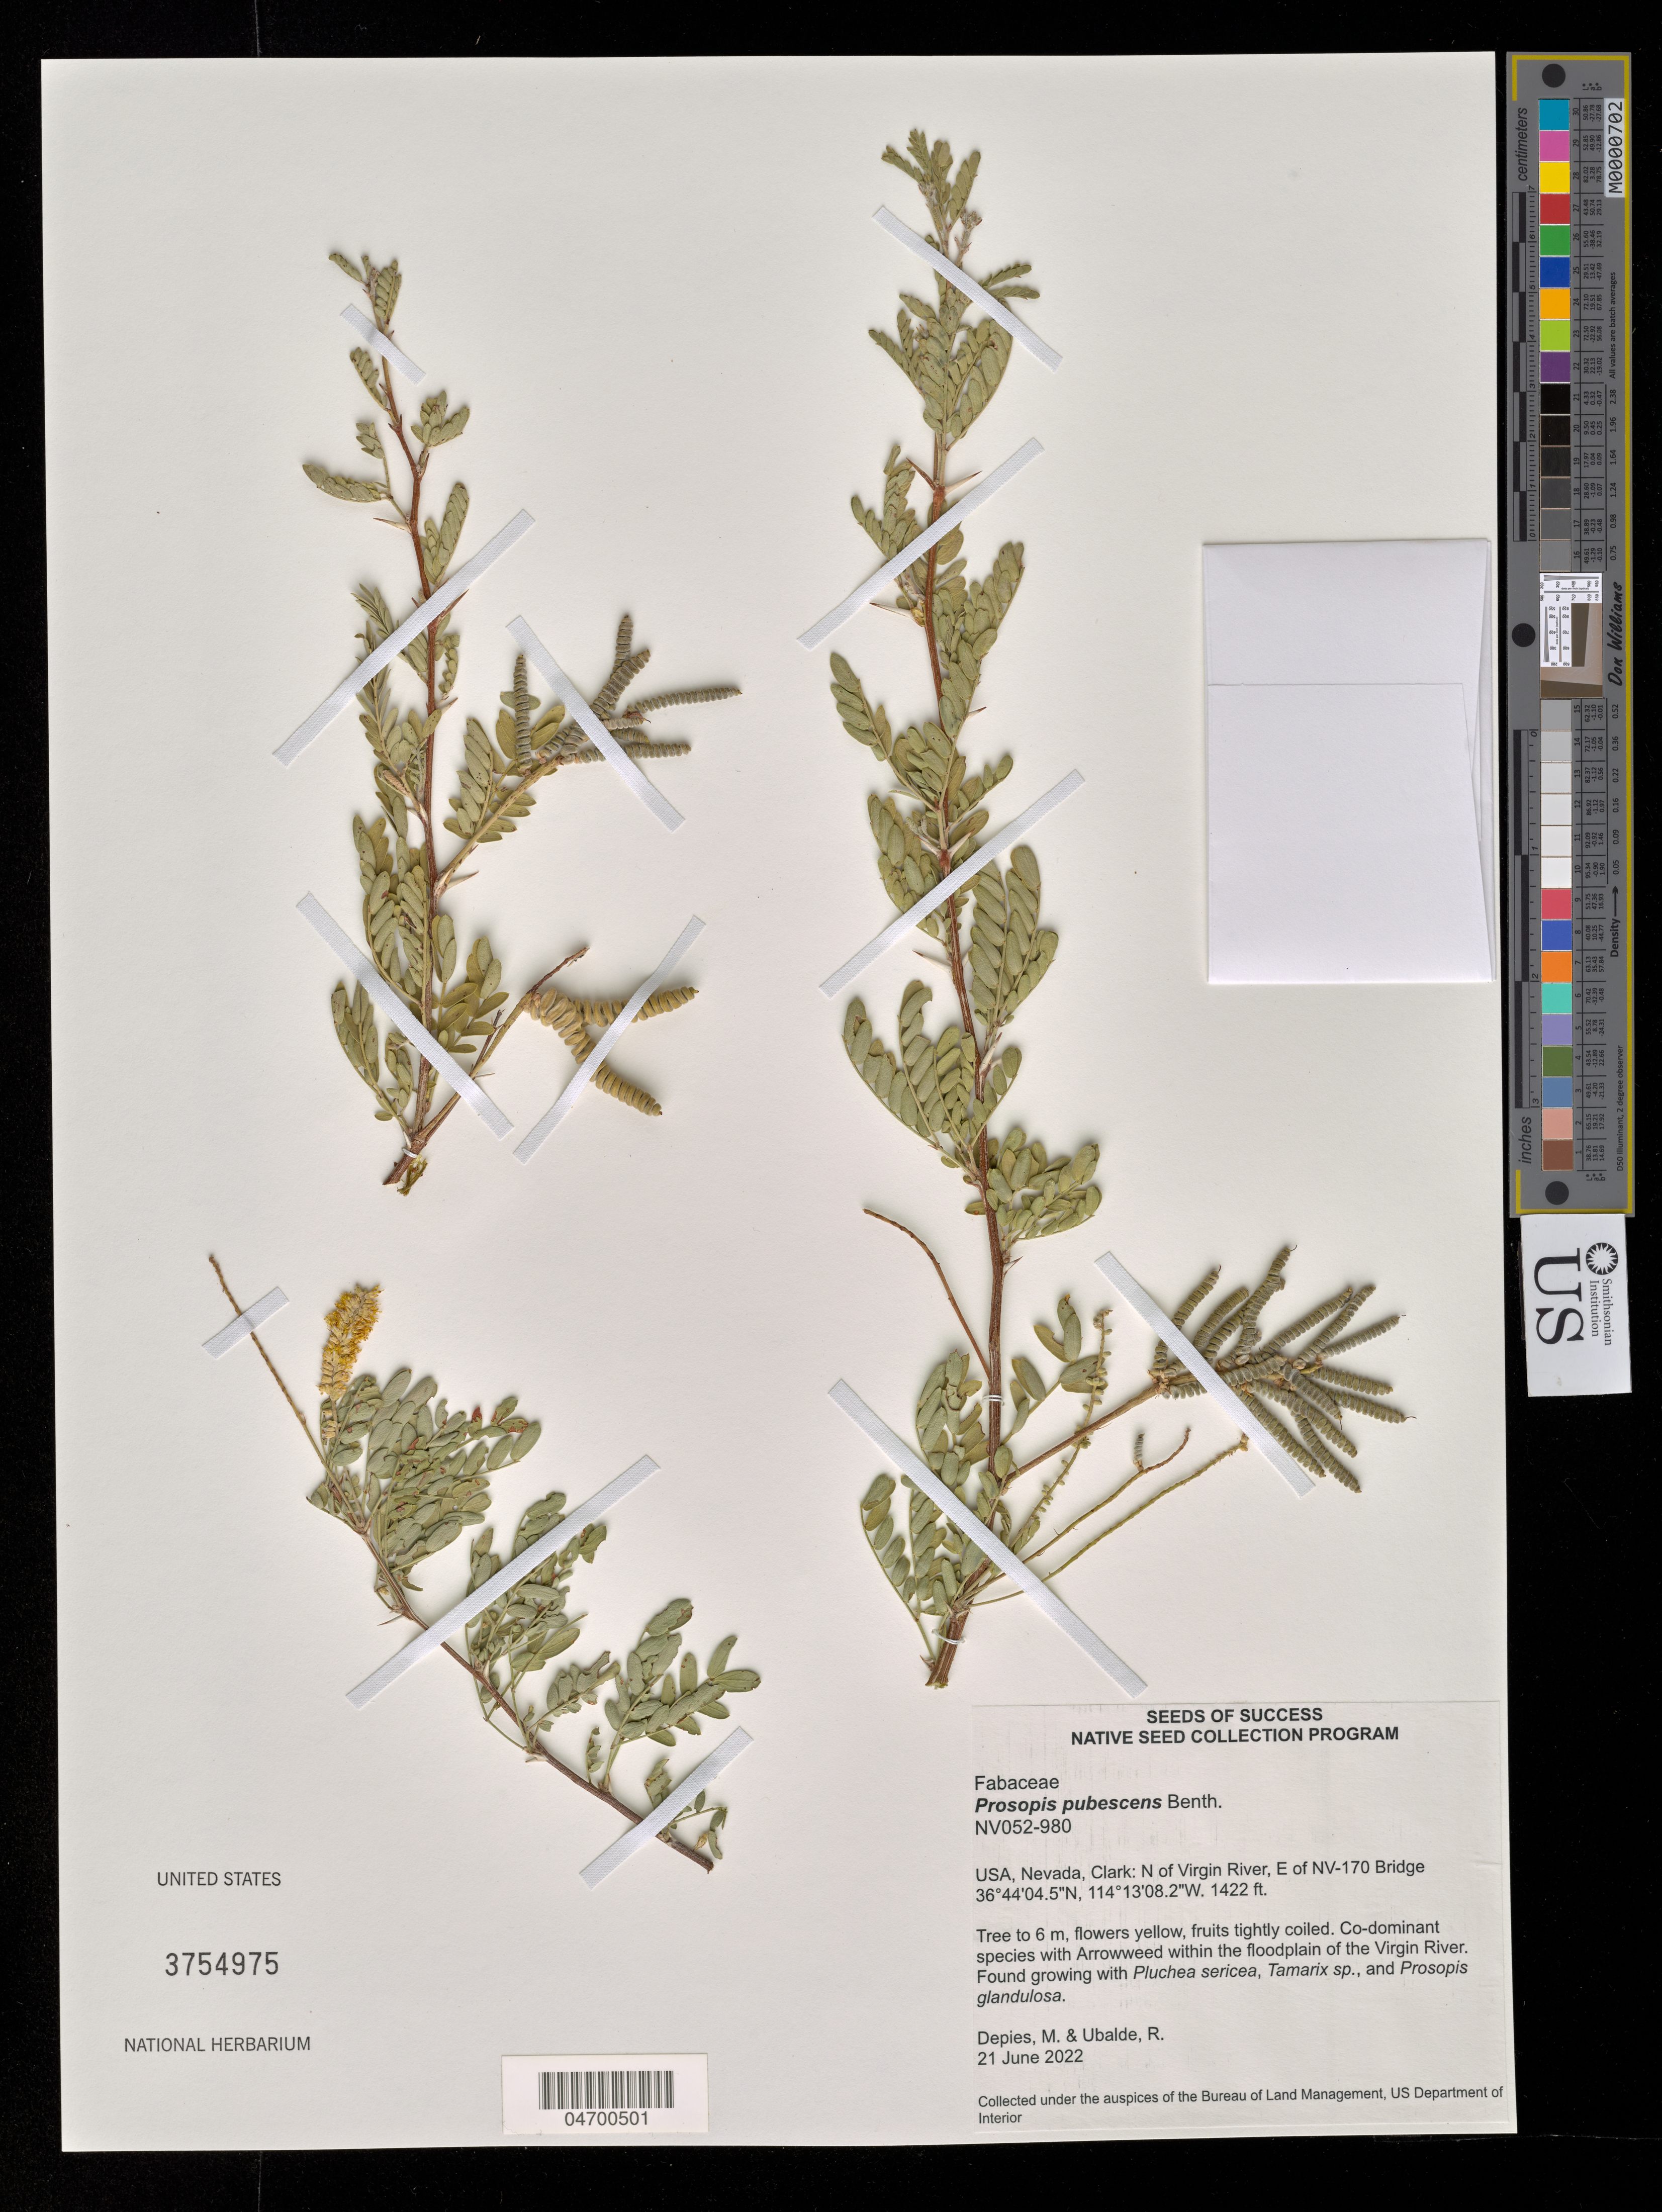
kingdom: Plantae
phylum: Tracheophyta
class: Magnoliopsida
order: Fabales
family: Fabaceae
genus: Prosopis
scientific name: Prosopis pubescens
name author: Benth.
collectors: M. Depies & R. Ubalde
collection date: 2022-06-21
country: United States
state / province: Nevada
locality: Clark: N of Virgin River, E of NV-170 Bridge.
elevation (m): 433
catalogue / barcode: US 3754975